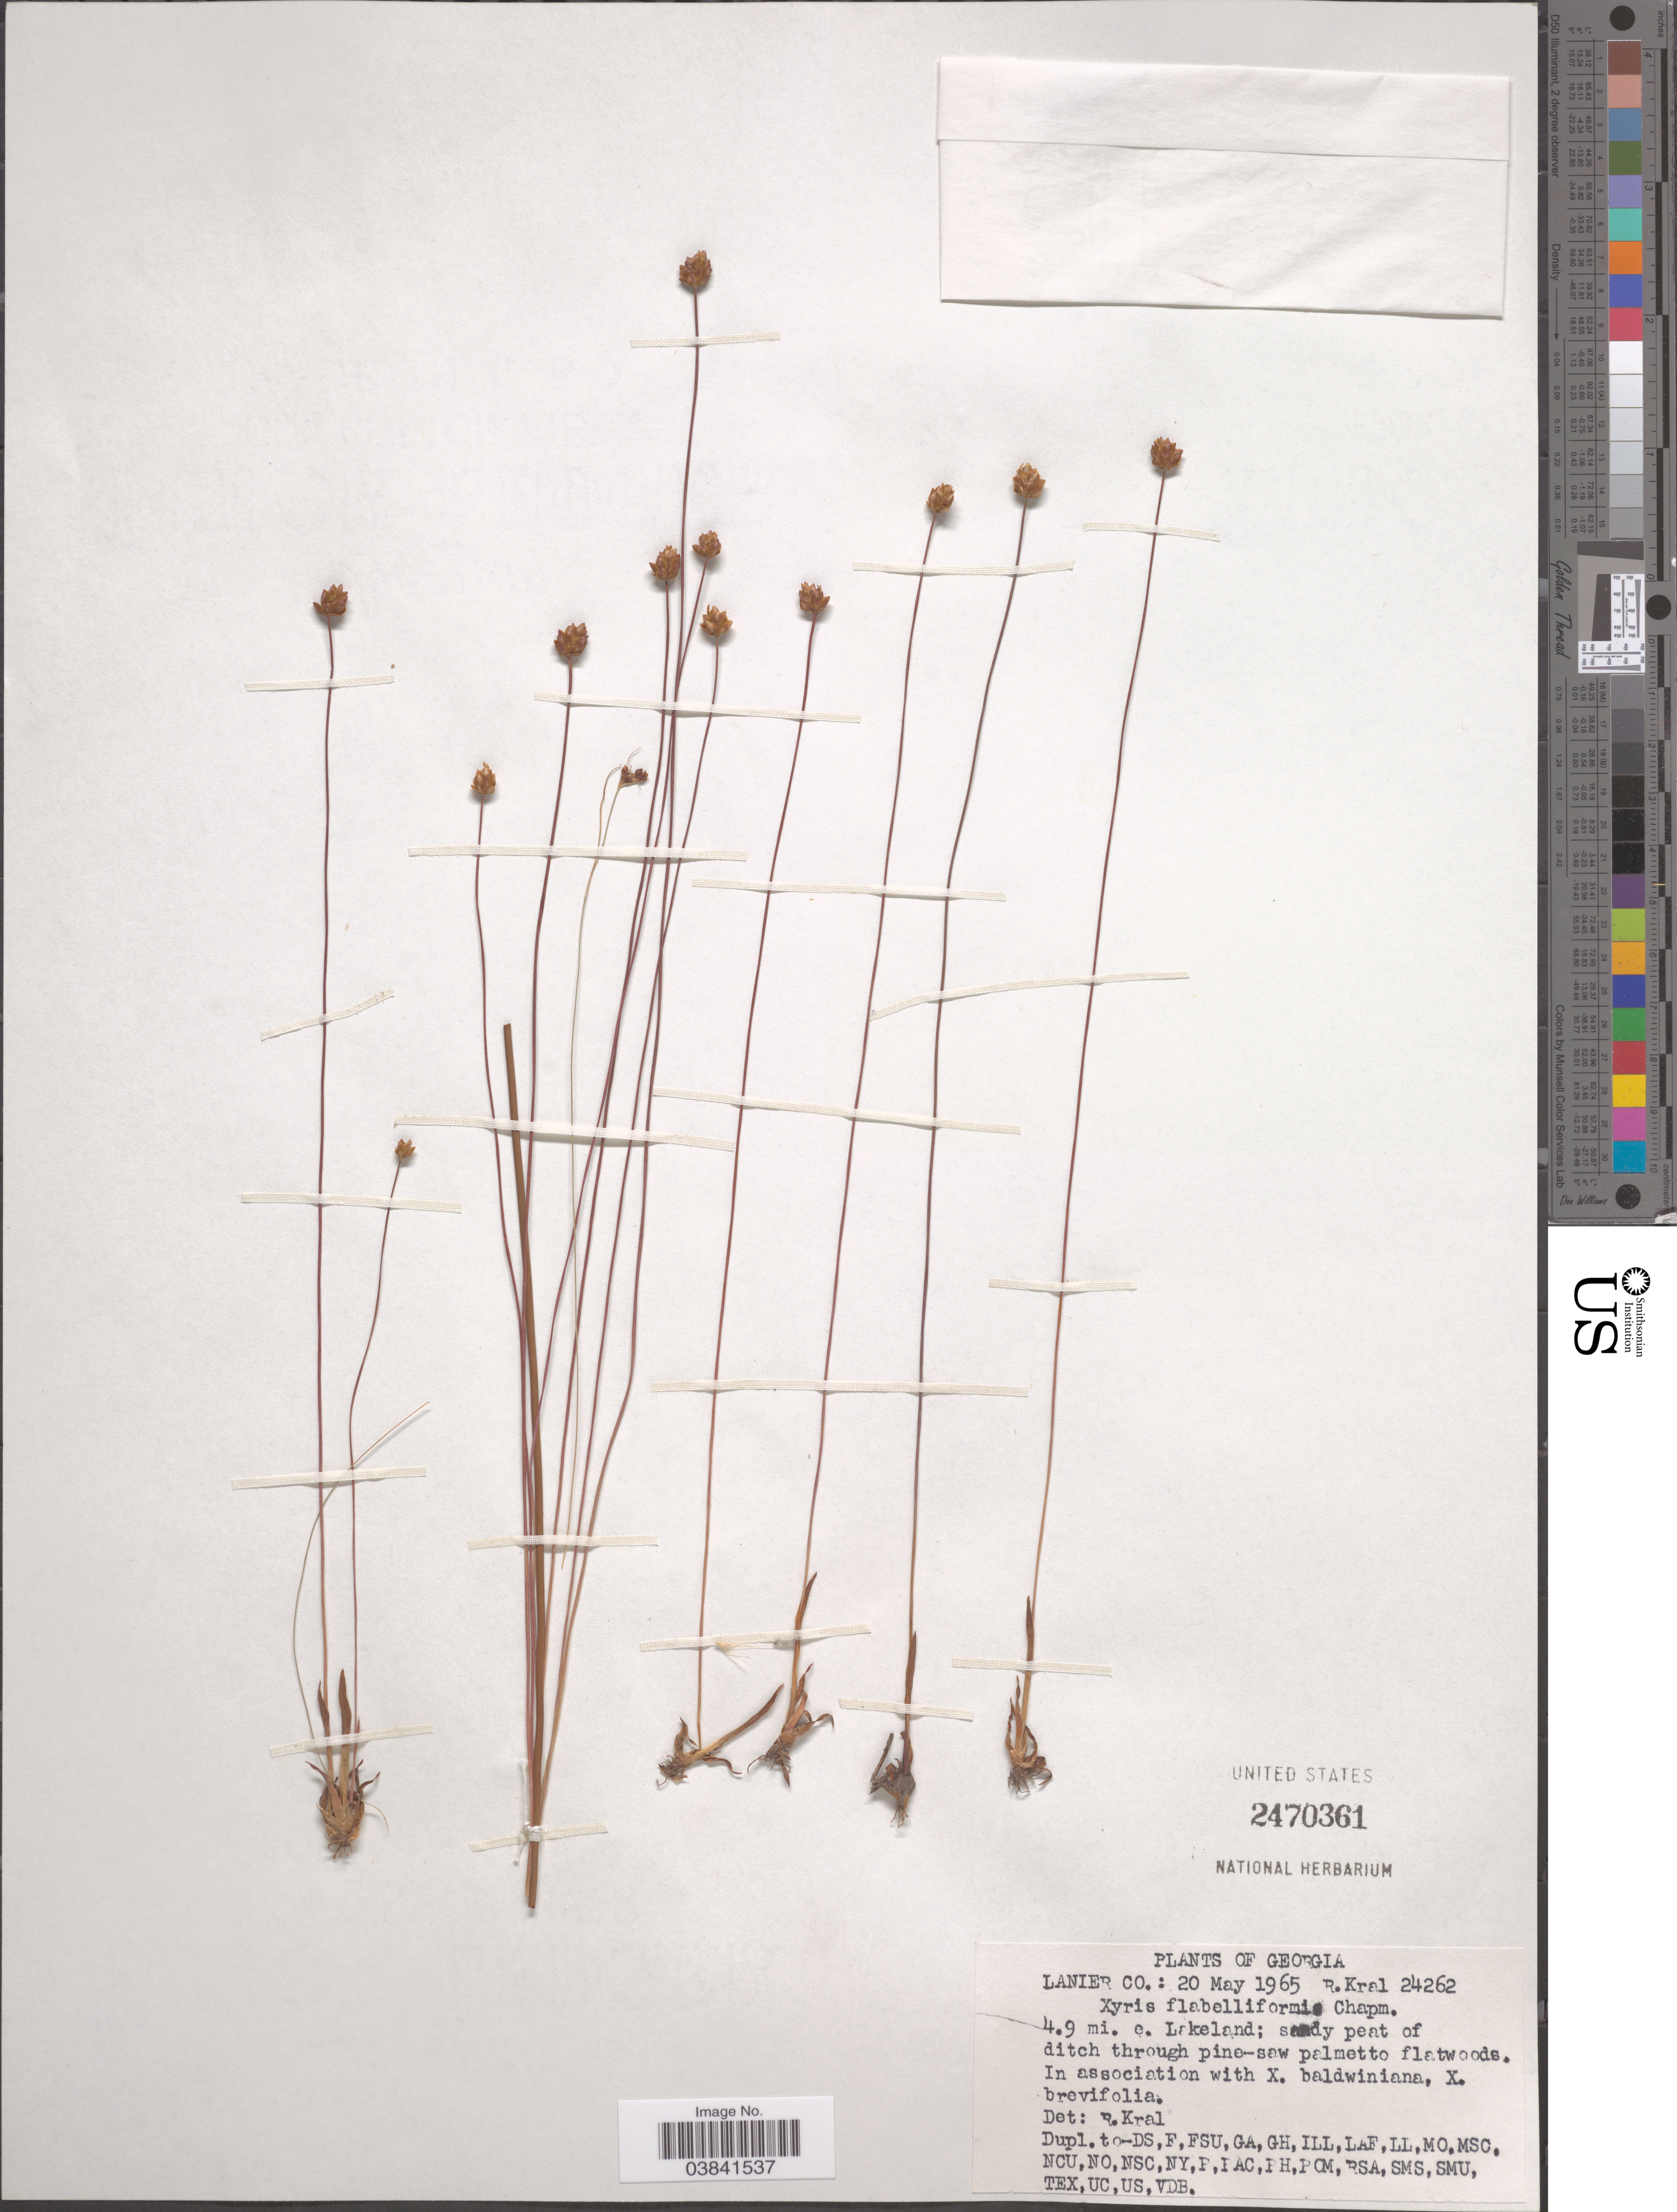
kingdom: Plantae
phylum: Tracheophyta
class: Liliopsida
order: Poales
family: Xyridaceae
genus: Xyris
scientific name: Xyris flabelliformis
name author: Chapm.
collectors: R. Kral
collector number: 24262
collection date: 1965-05-20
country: United States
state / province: Georgia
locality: Lanier Co.: 4.9 mi. e. Lakeland.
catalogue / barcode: US 2470361